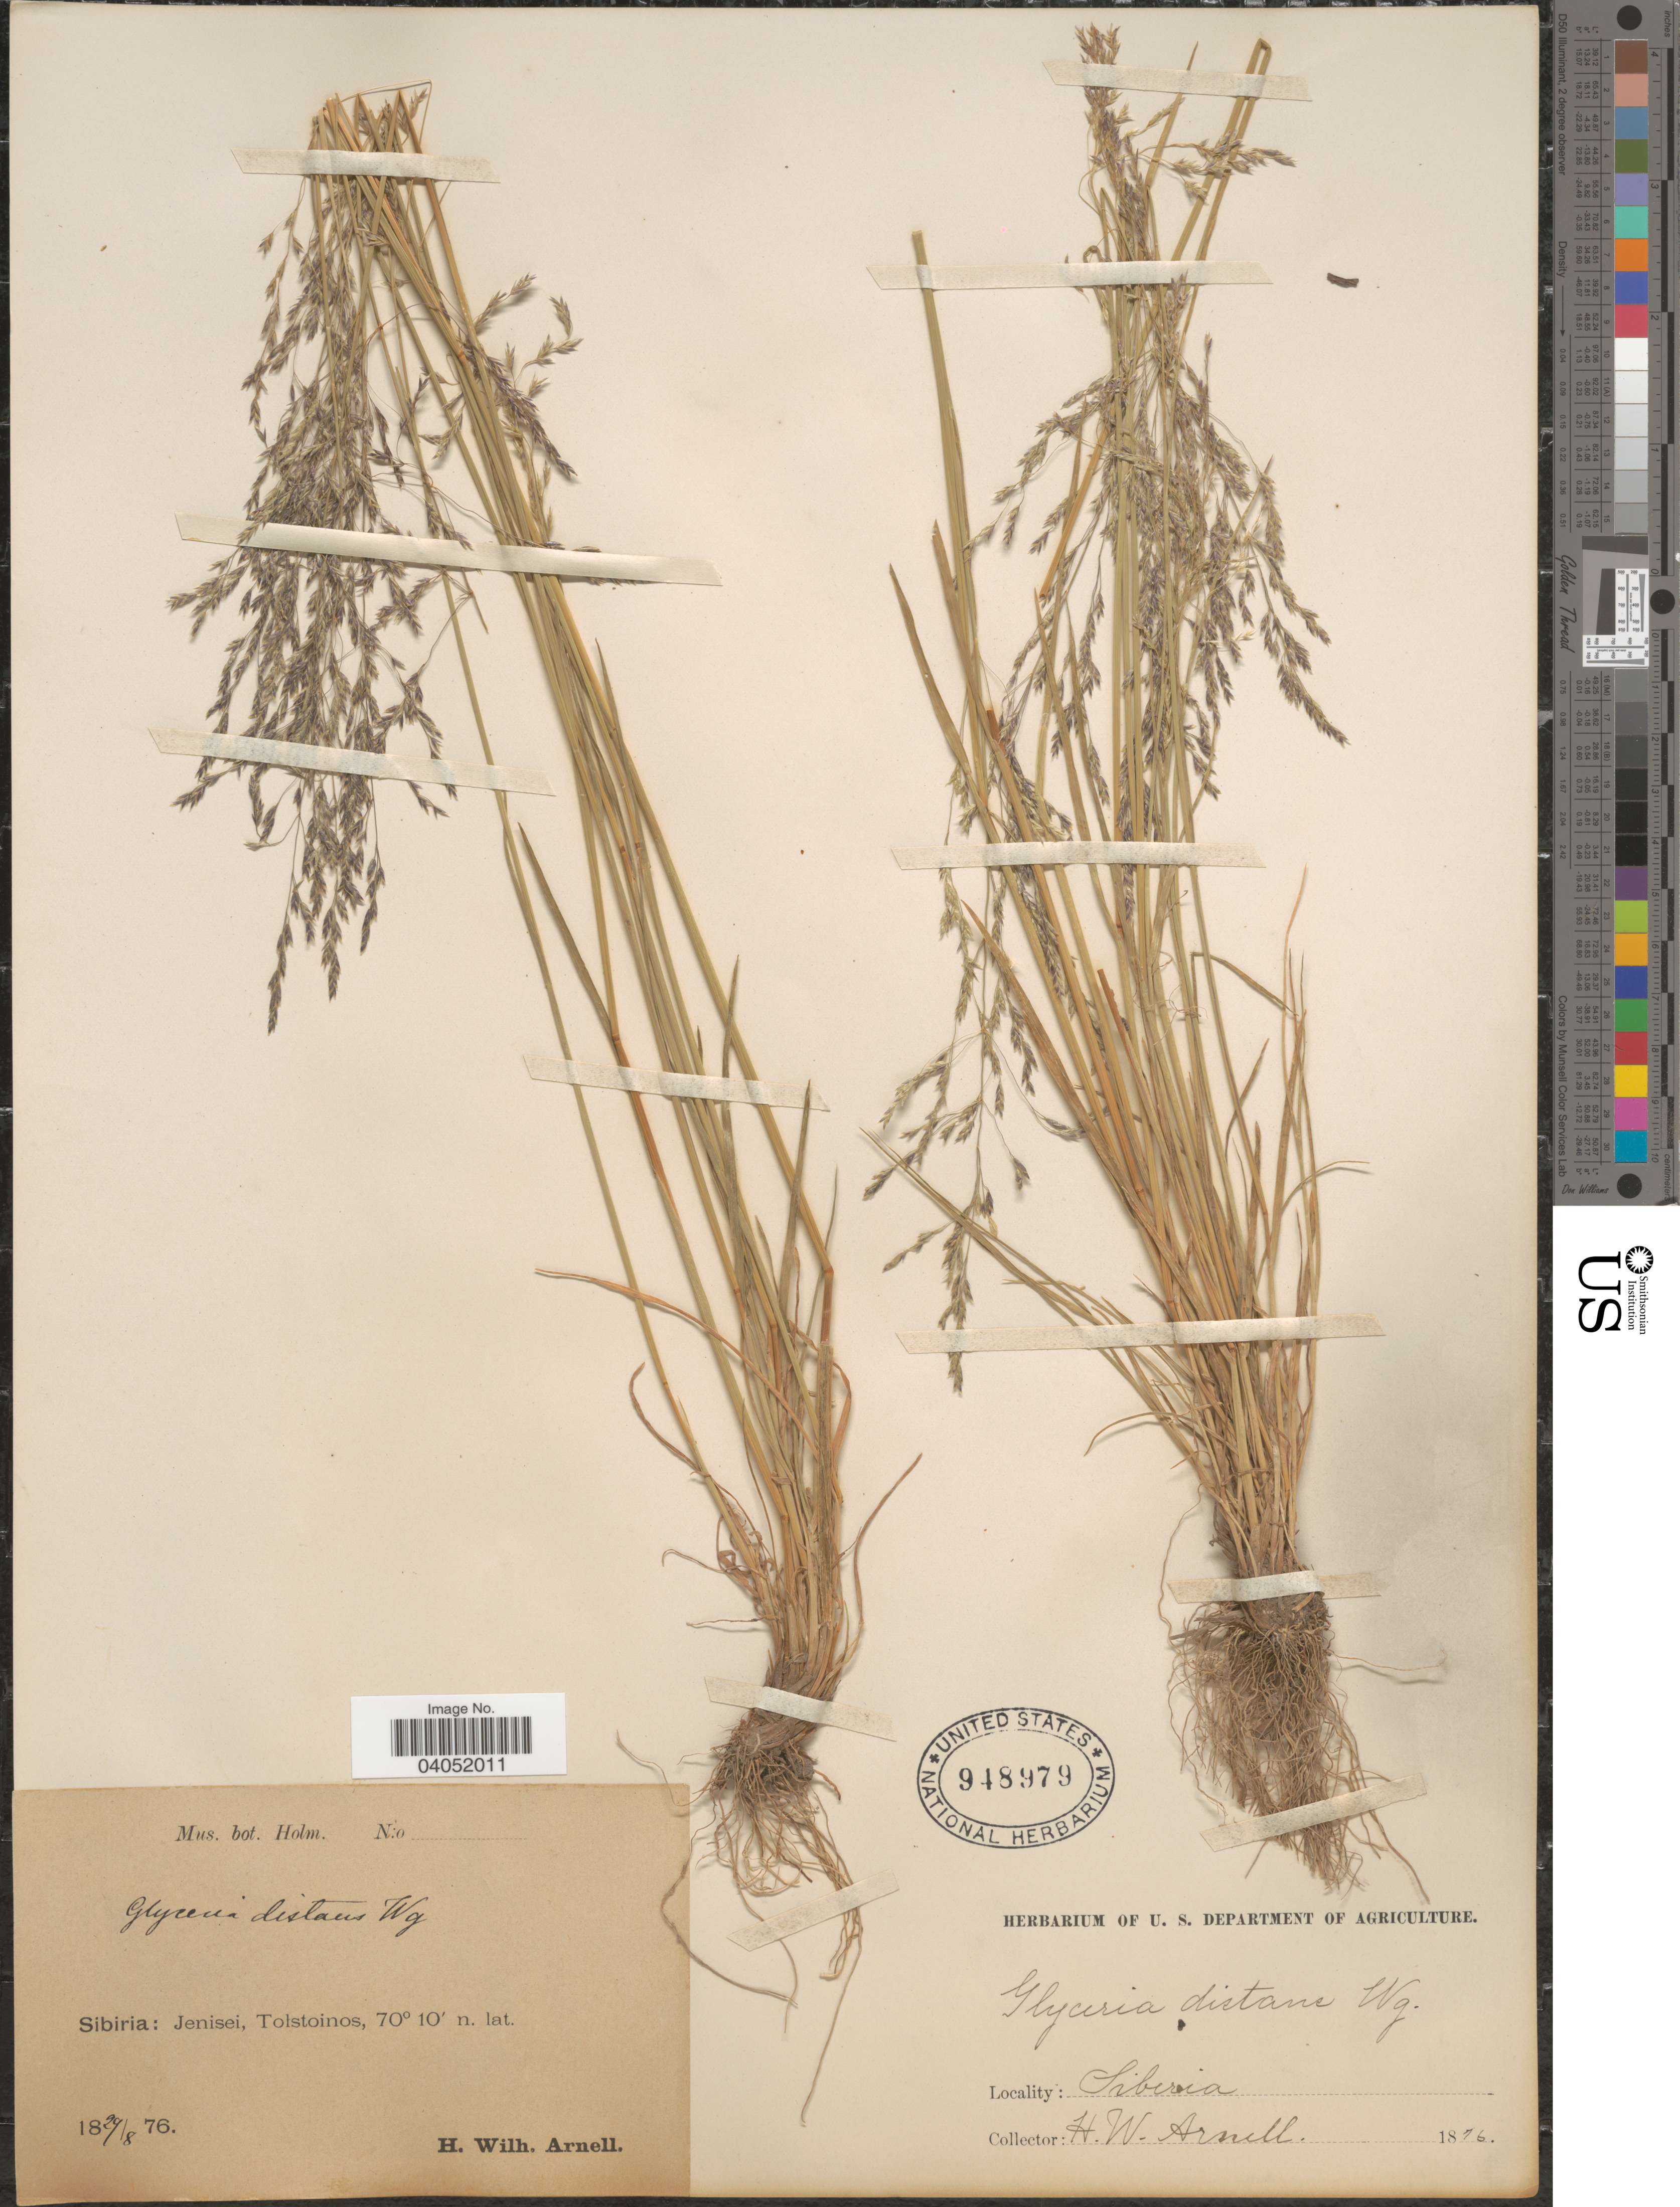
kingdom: Plantae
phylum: Tracheophyta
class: Liliopsida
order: Poales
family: Poaceae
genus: Puccinellia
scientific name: Puccinellia sp.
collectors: H. W. Arnell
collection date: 1876-08-29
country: Russian Federation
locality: Sibiria: Jenisei, Tolstoinos.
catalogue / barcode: US 948979